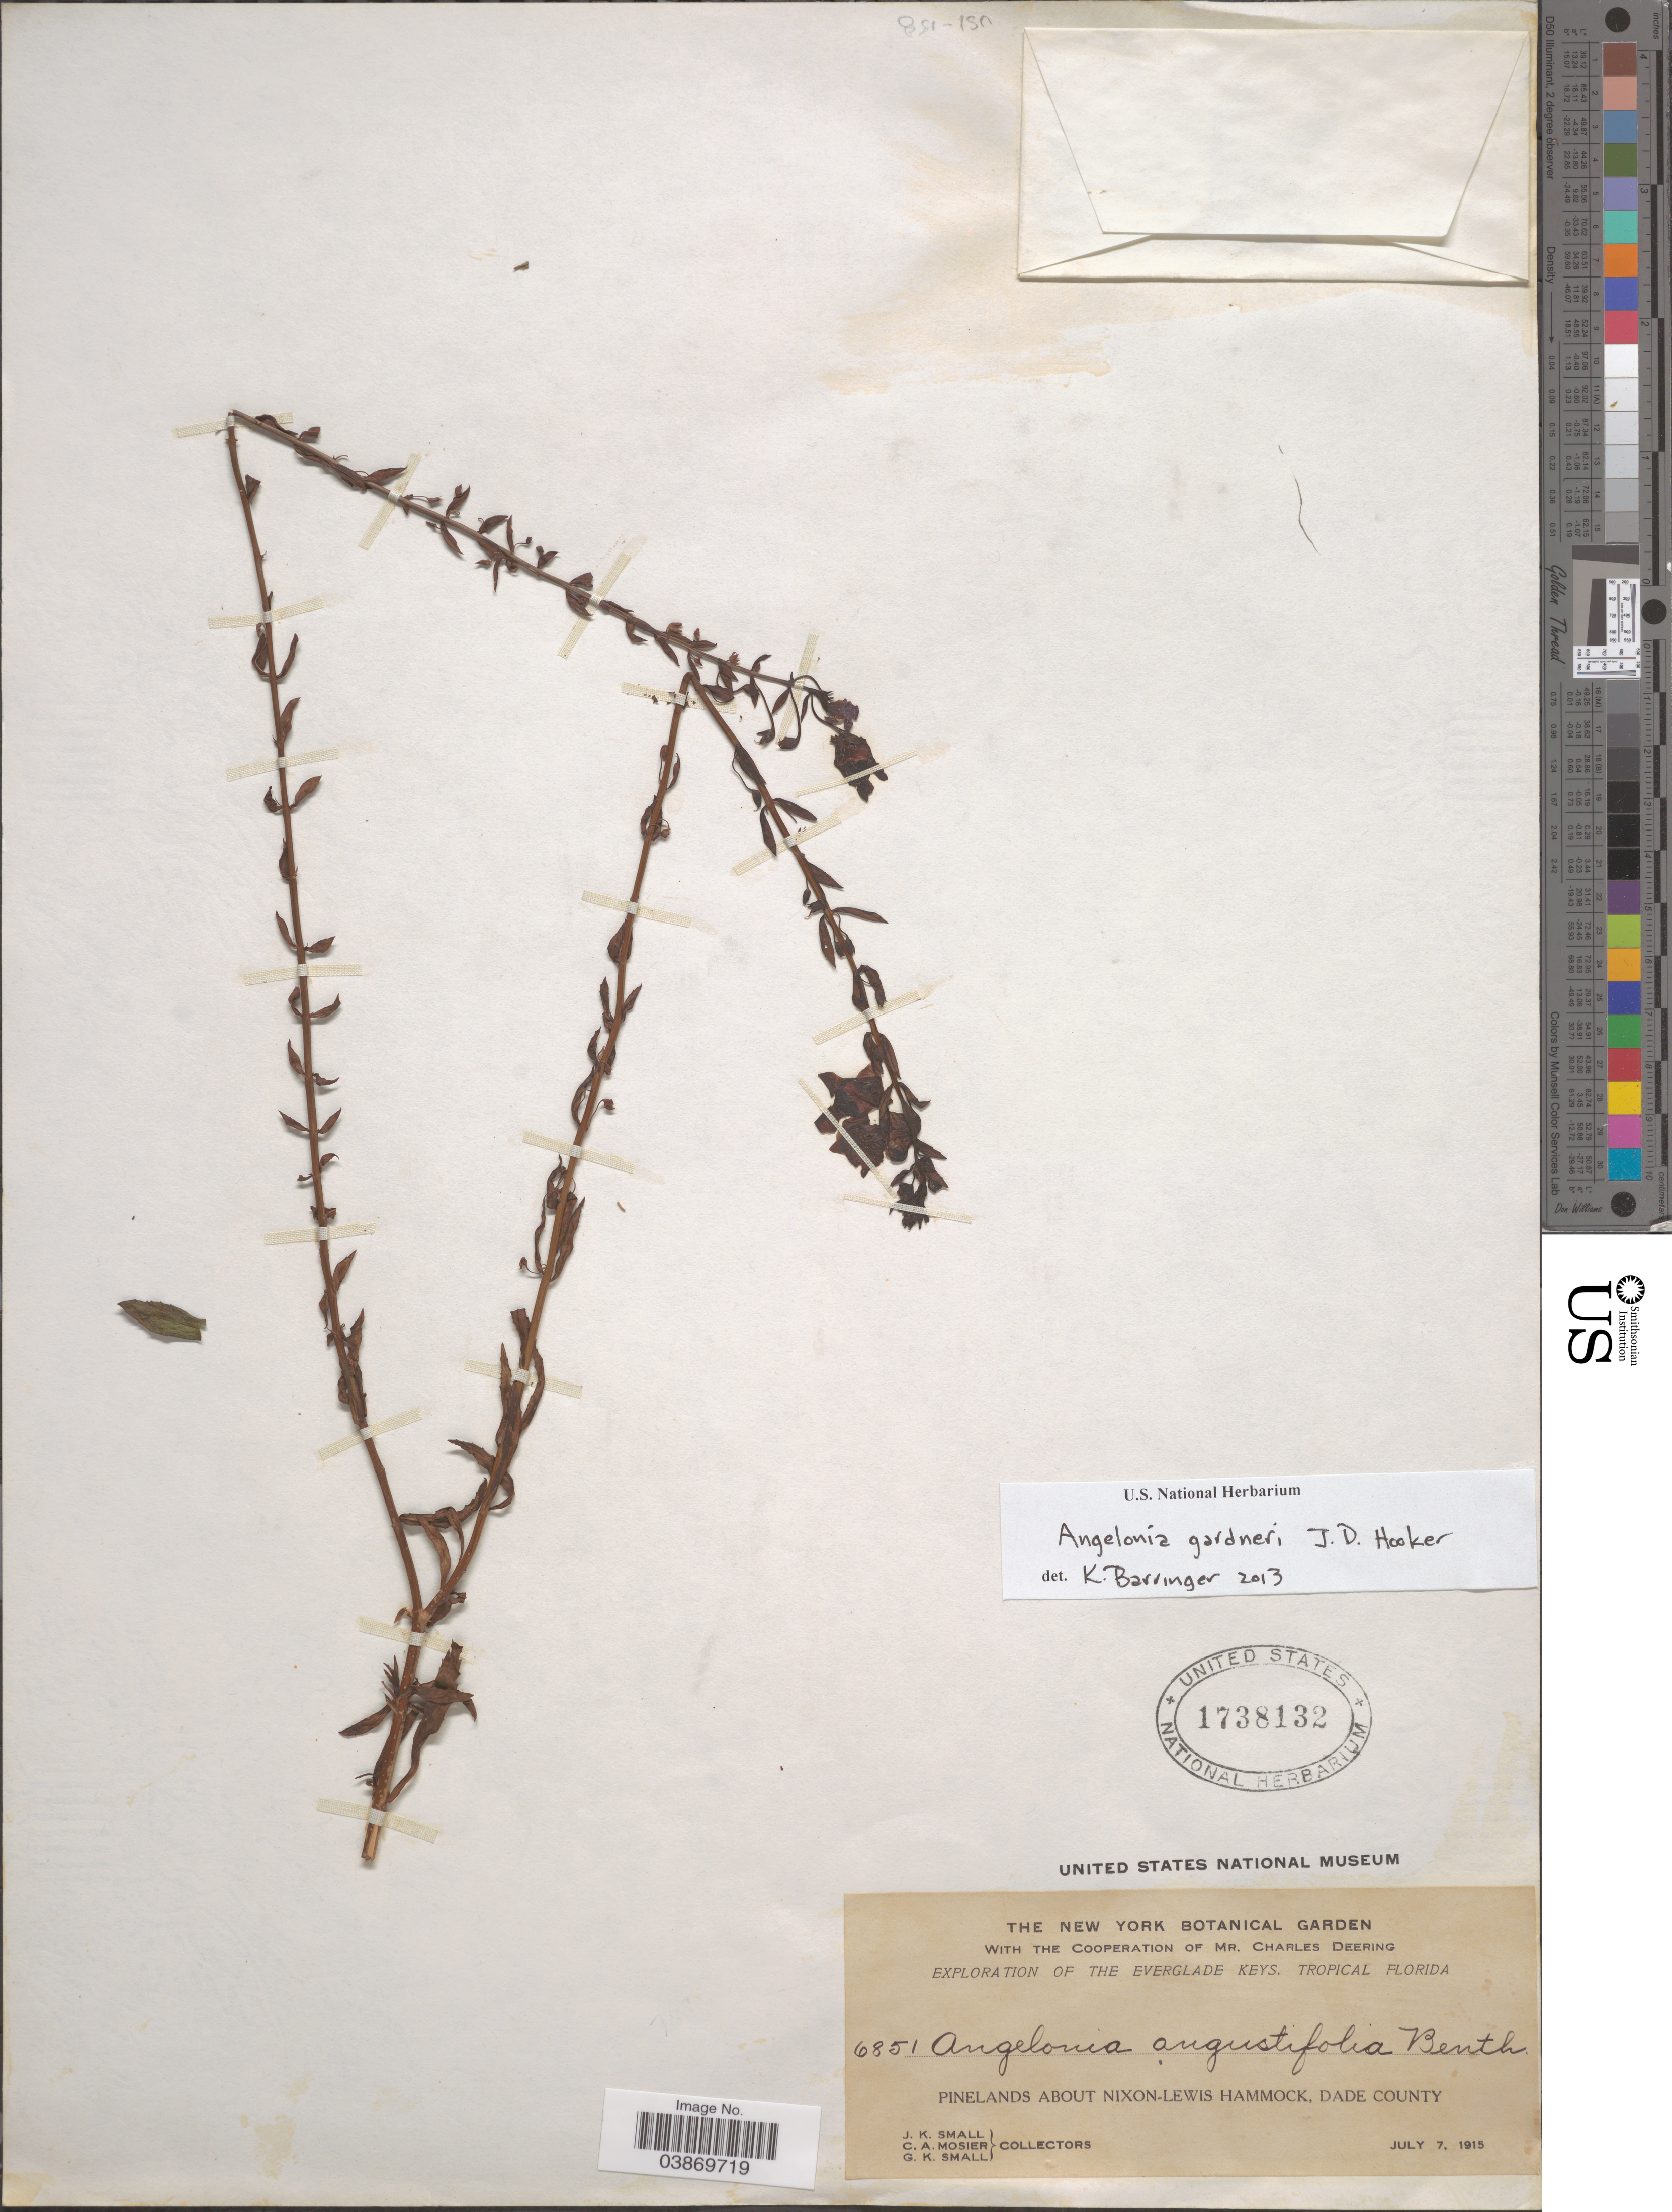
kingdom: Plantae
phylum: Tracheophyta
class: Magnoliopsida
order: Lamiales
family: Plantaginaceae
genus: Angelonia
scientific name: Angelonia gardneri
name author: Hook.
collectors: J. K. Small, C. A. Mosier & G. K. Small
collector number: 6851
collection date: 1915-07-07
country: United States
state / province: Florida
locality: The Everglade Keys, Tropical Florida. Pinelands about Nixon-Lewis Hammock, Dade County.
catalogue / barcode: US 1738132